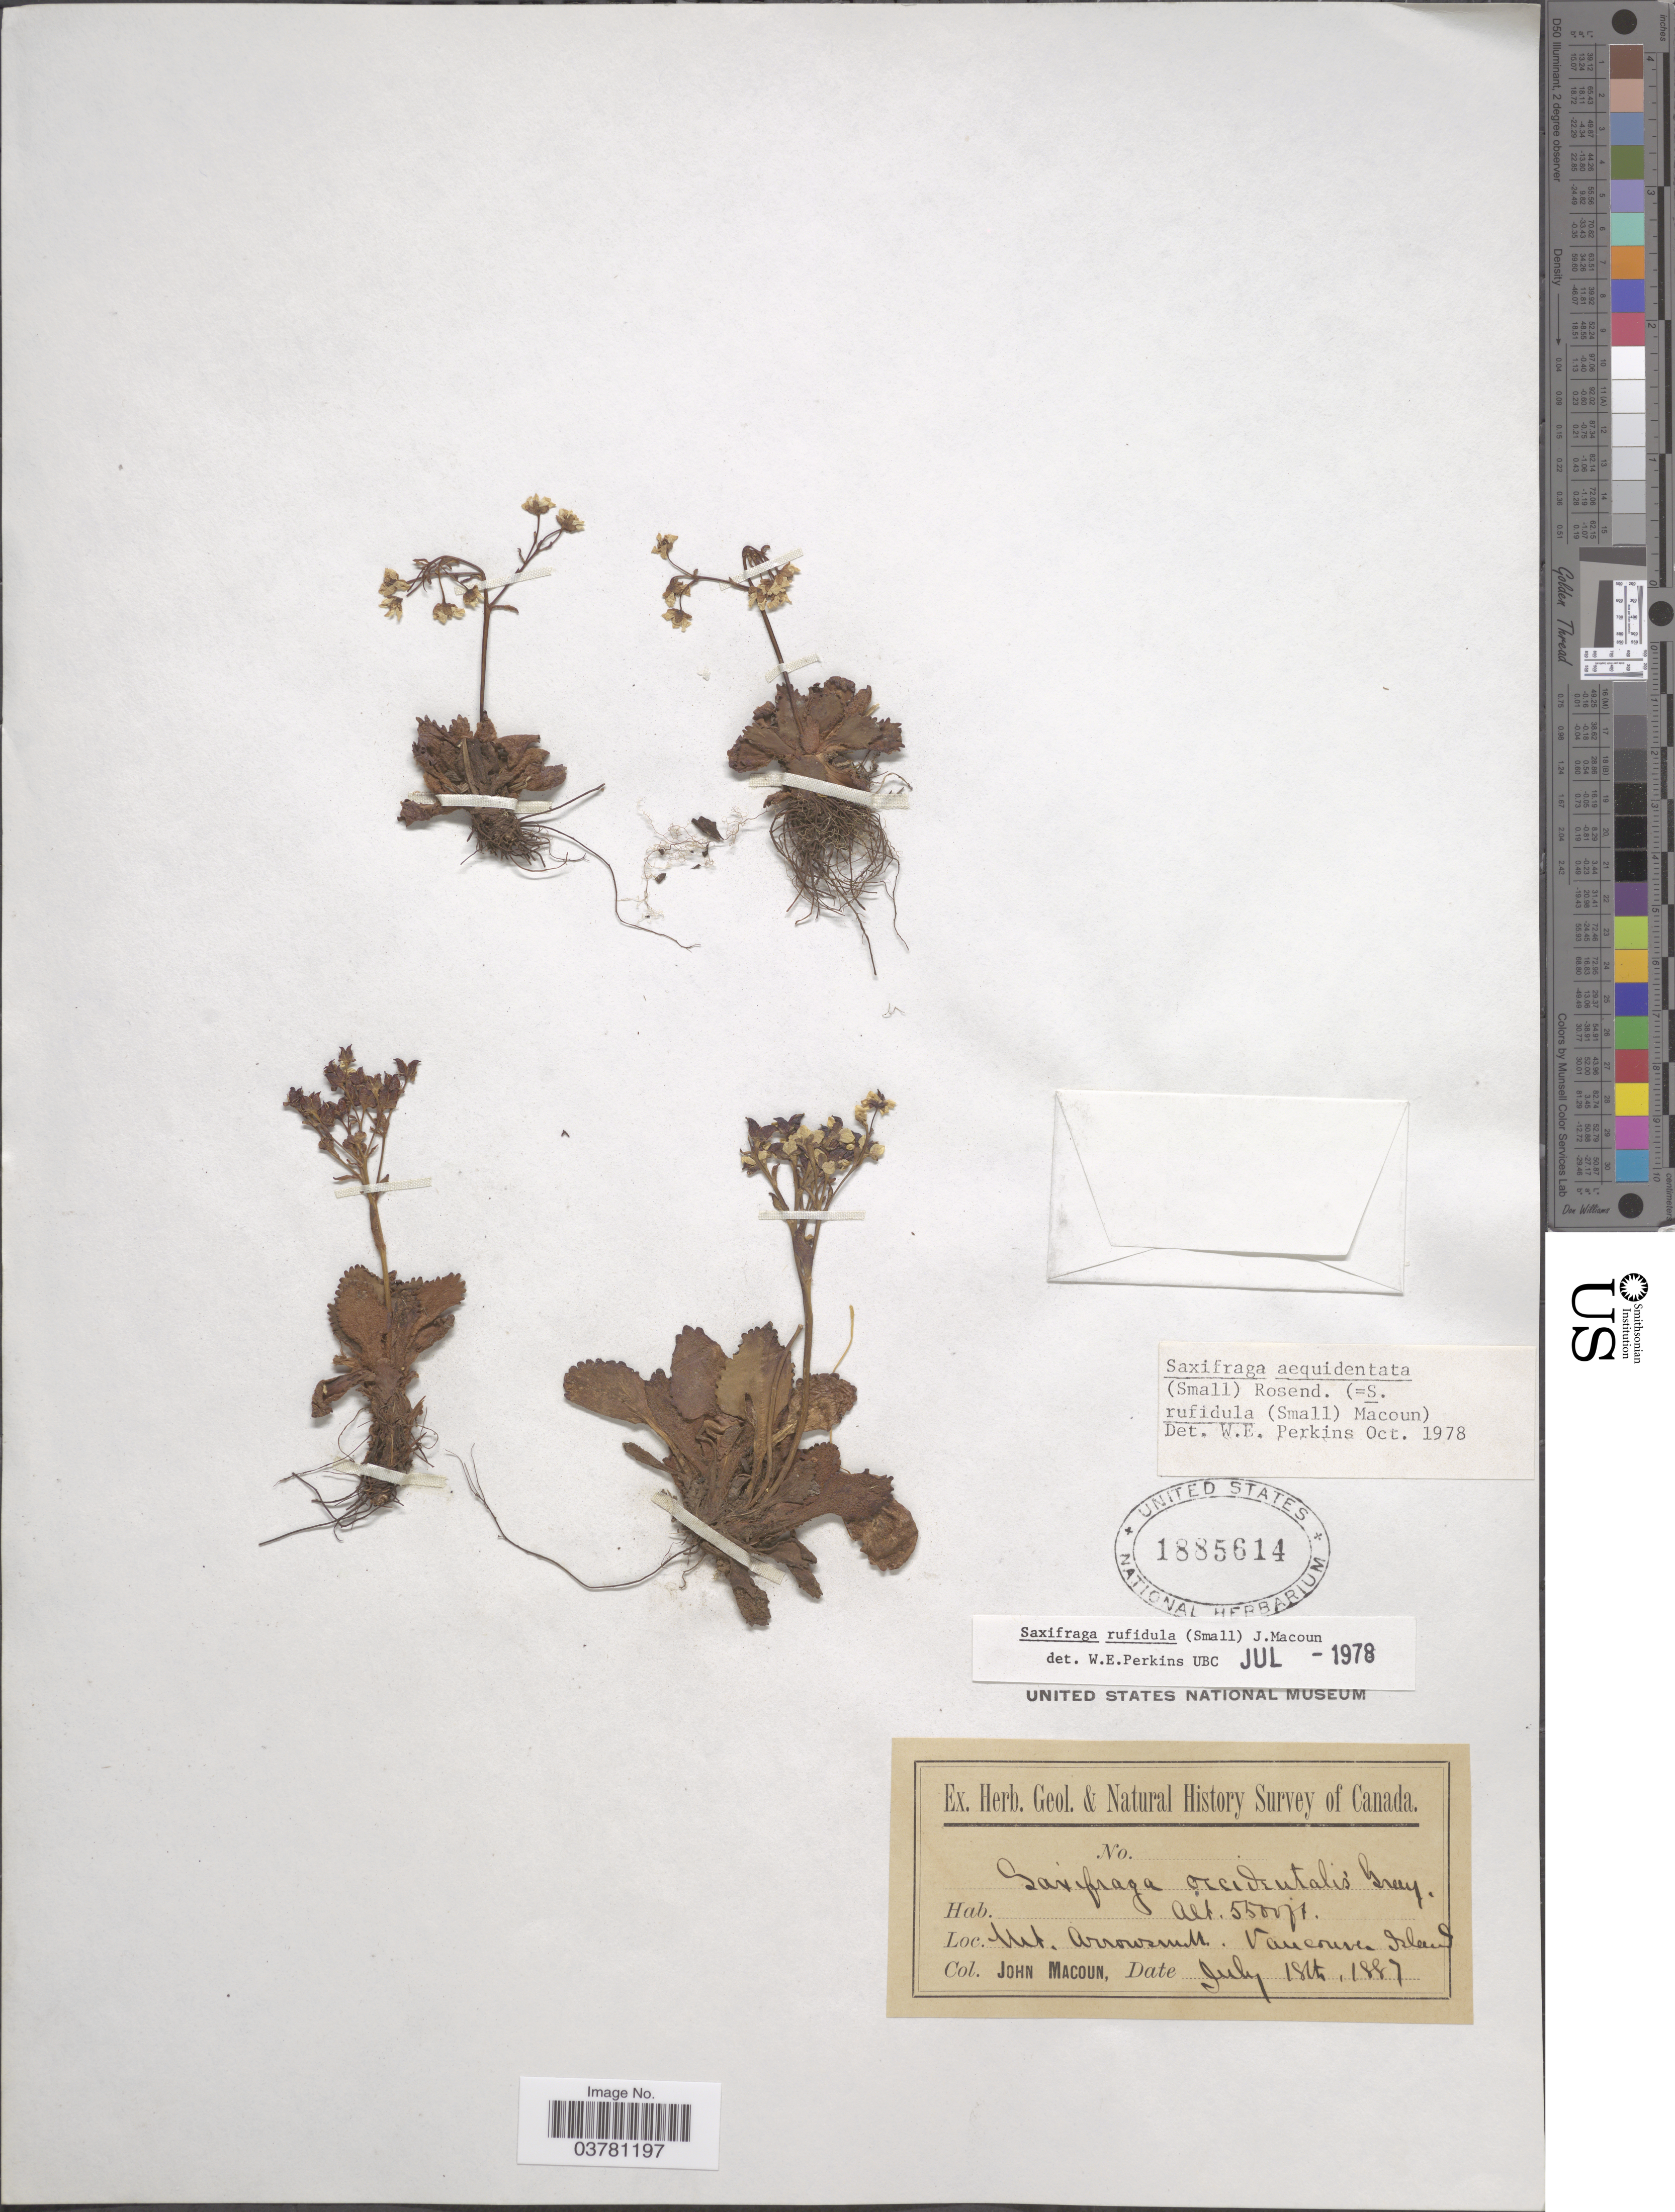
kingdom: Plantae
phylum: Tracheophyta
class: Magnoliopsida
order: Saxifragales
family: Saxifragaceae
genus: Micranthes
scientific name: Micranthes rufidula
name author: Small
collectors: J. Macoun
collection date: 1887-07-18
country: Canada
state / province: British Columbia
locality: Geol. & Natural History Survey of Canada. Mt. Arrowsmith. Vancouver Island.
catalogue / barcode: US 1885614